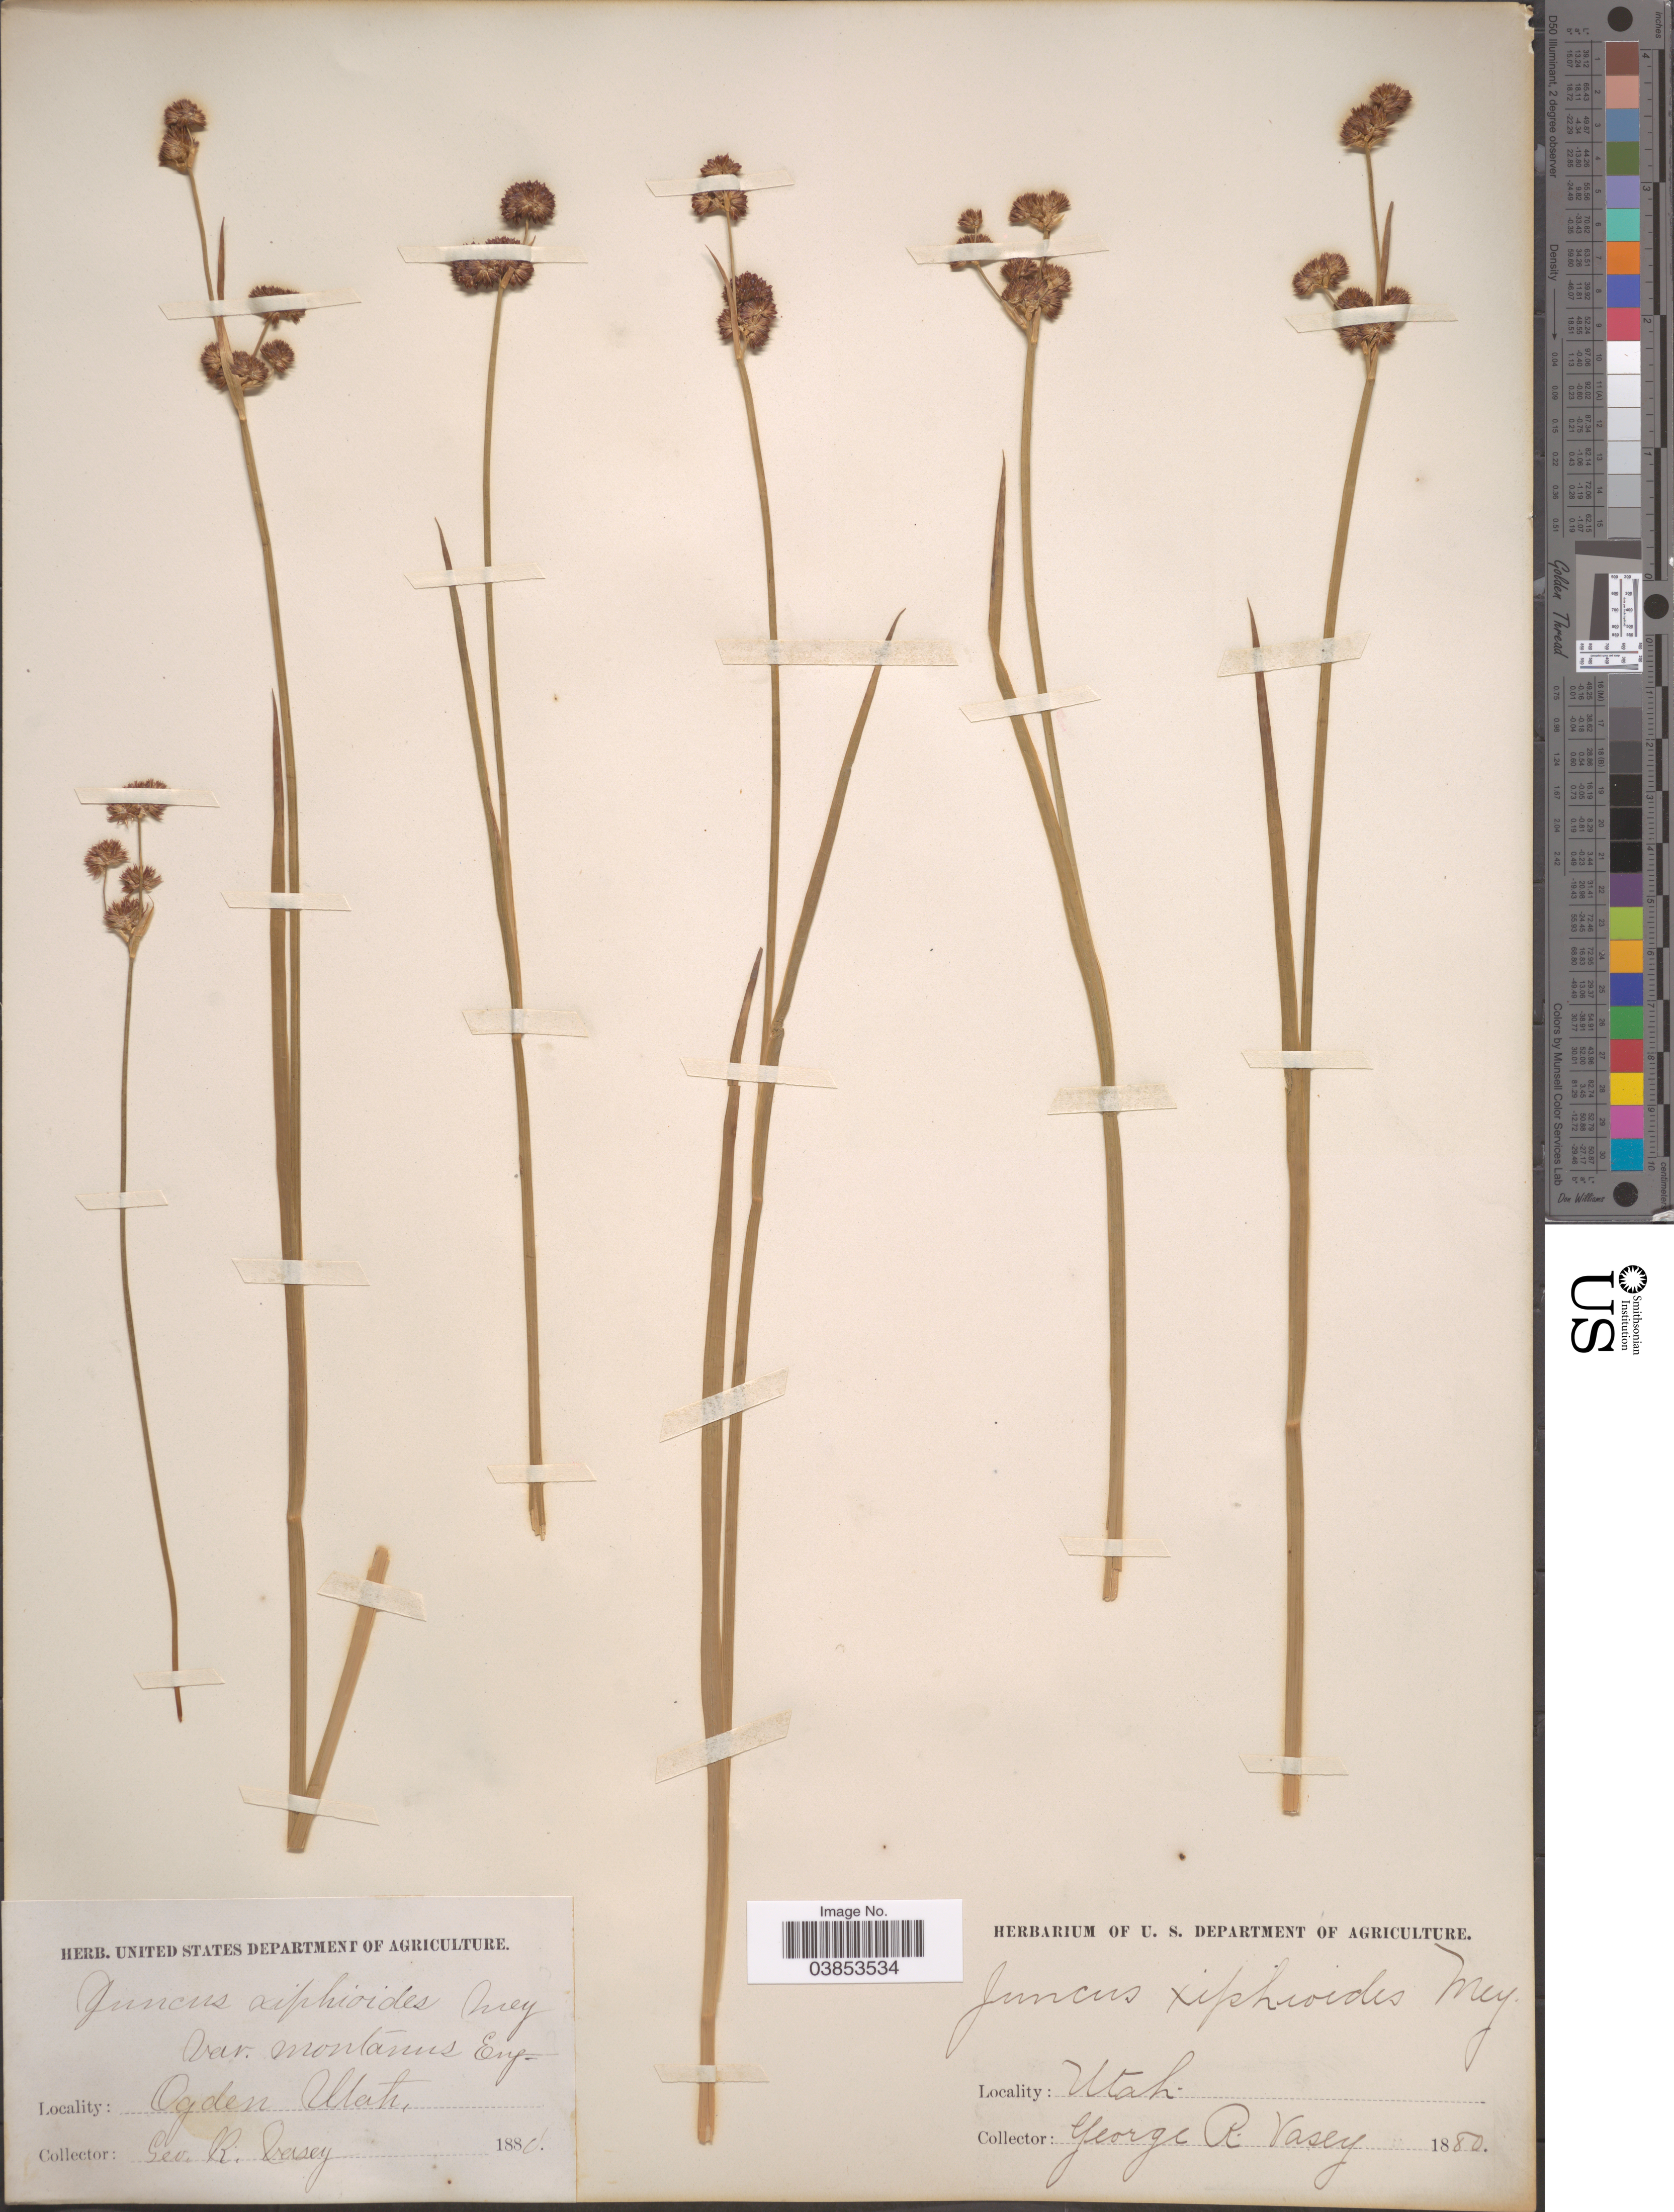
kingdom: Plantae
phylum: Tracheophyta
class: Liliopsida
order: Poales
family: Juncaceae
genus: Juncus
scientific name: Juncus ensifolius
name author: Wikstr.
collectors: G. R. Vasey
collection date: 1880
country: United States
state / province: Utah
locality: Ogden.